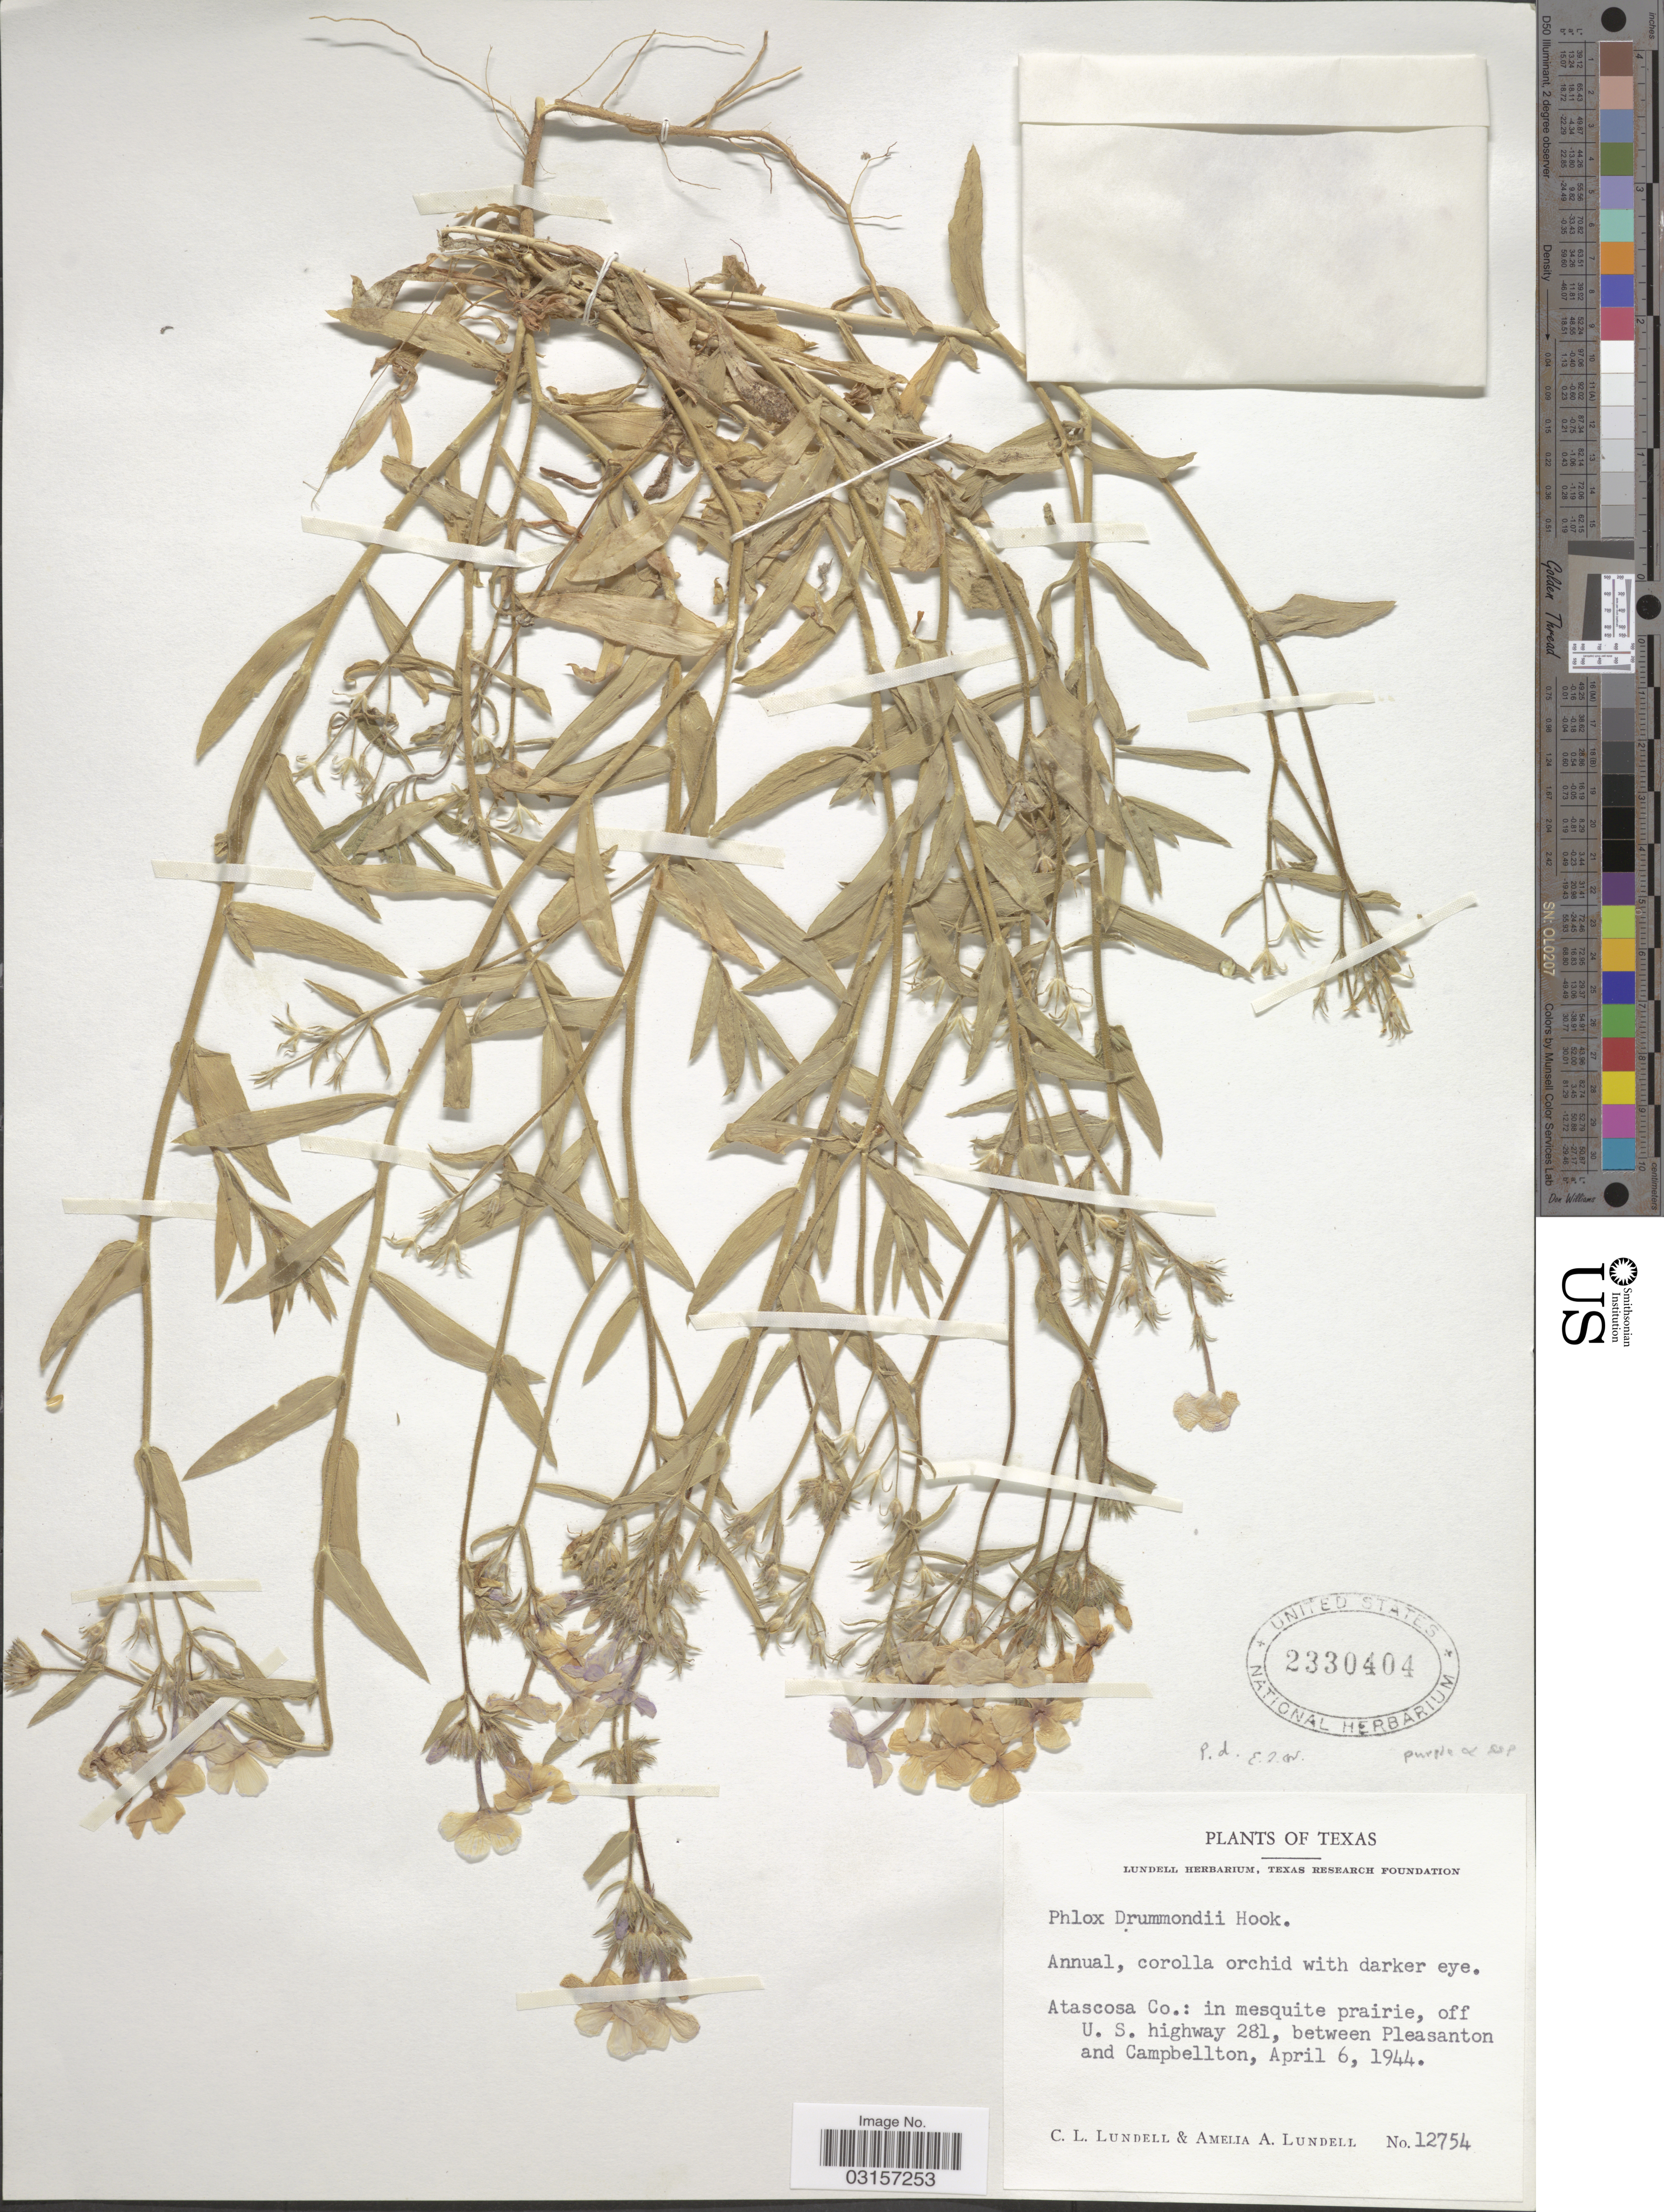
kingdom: Plantae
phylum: Tracheophyta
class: Magnoliopsida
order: Ericales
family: Polemoniaceae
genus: Phlox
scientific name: Phlox drummondii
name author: Hook.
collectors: C. L. Lundell & A. A. Lundell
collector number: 127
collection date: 1944-04-06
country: United States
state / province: Texas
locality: Atascosa Co.: in mesquite prairie, off U. S. highway 281, between Pleasanton and Campbellton.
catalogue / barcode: US 2330404